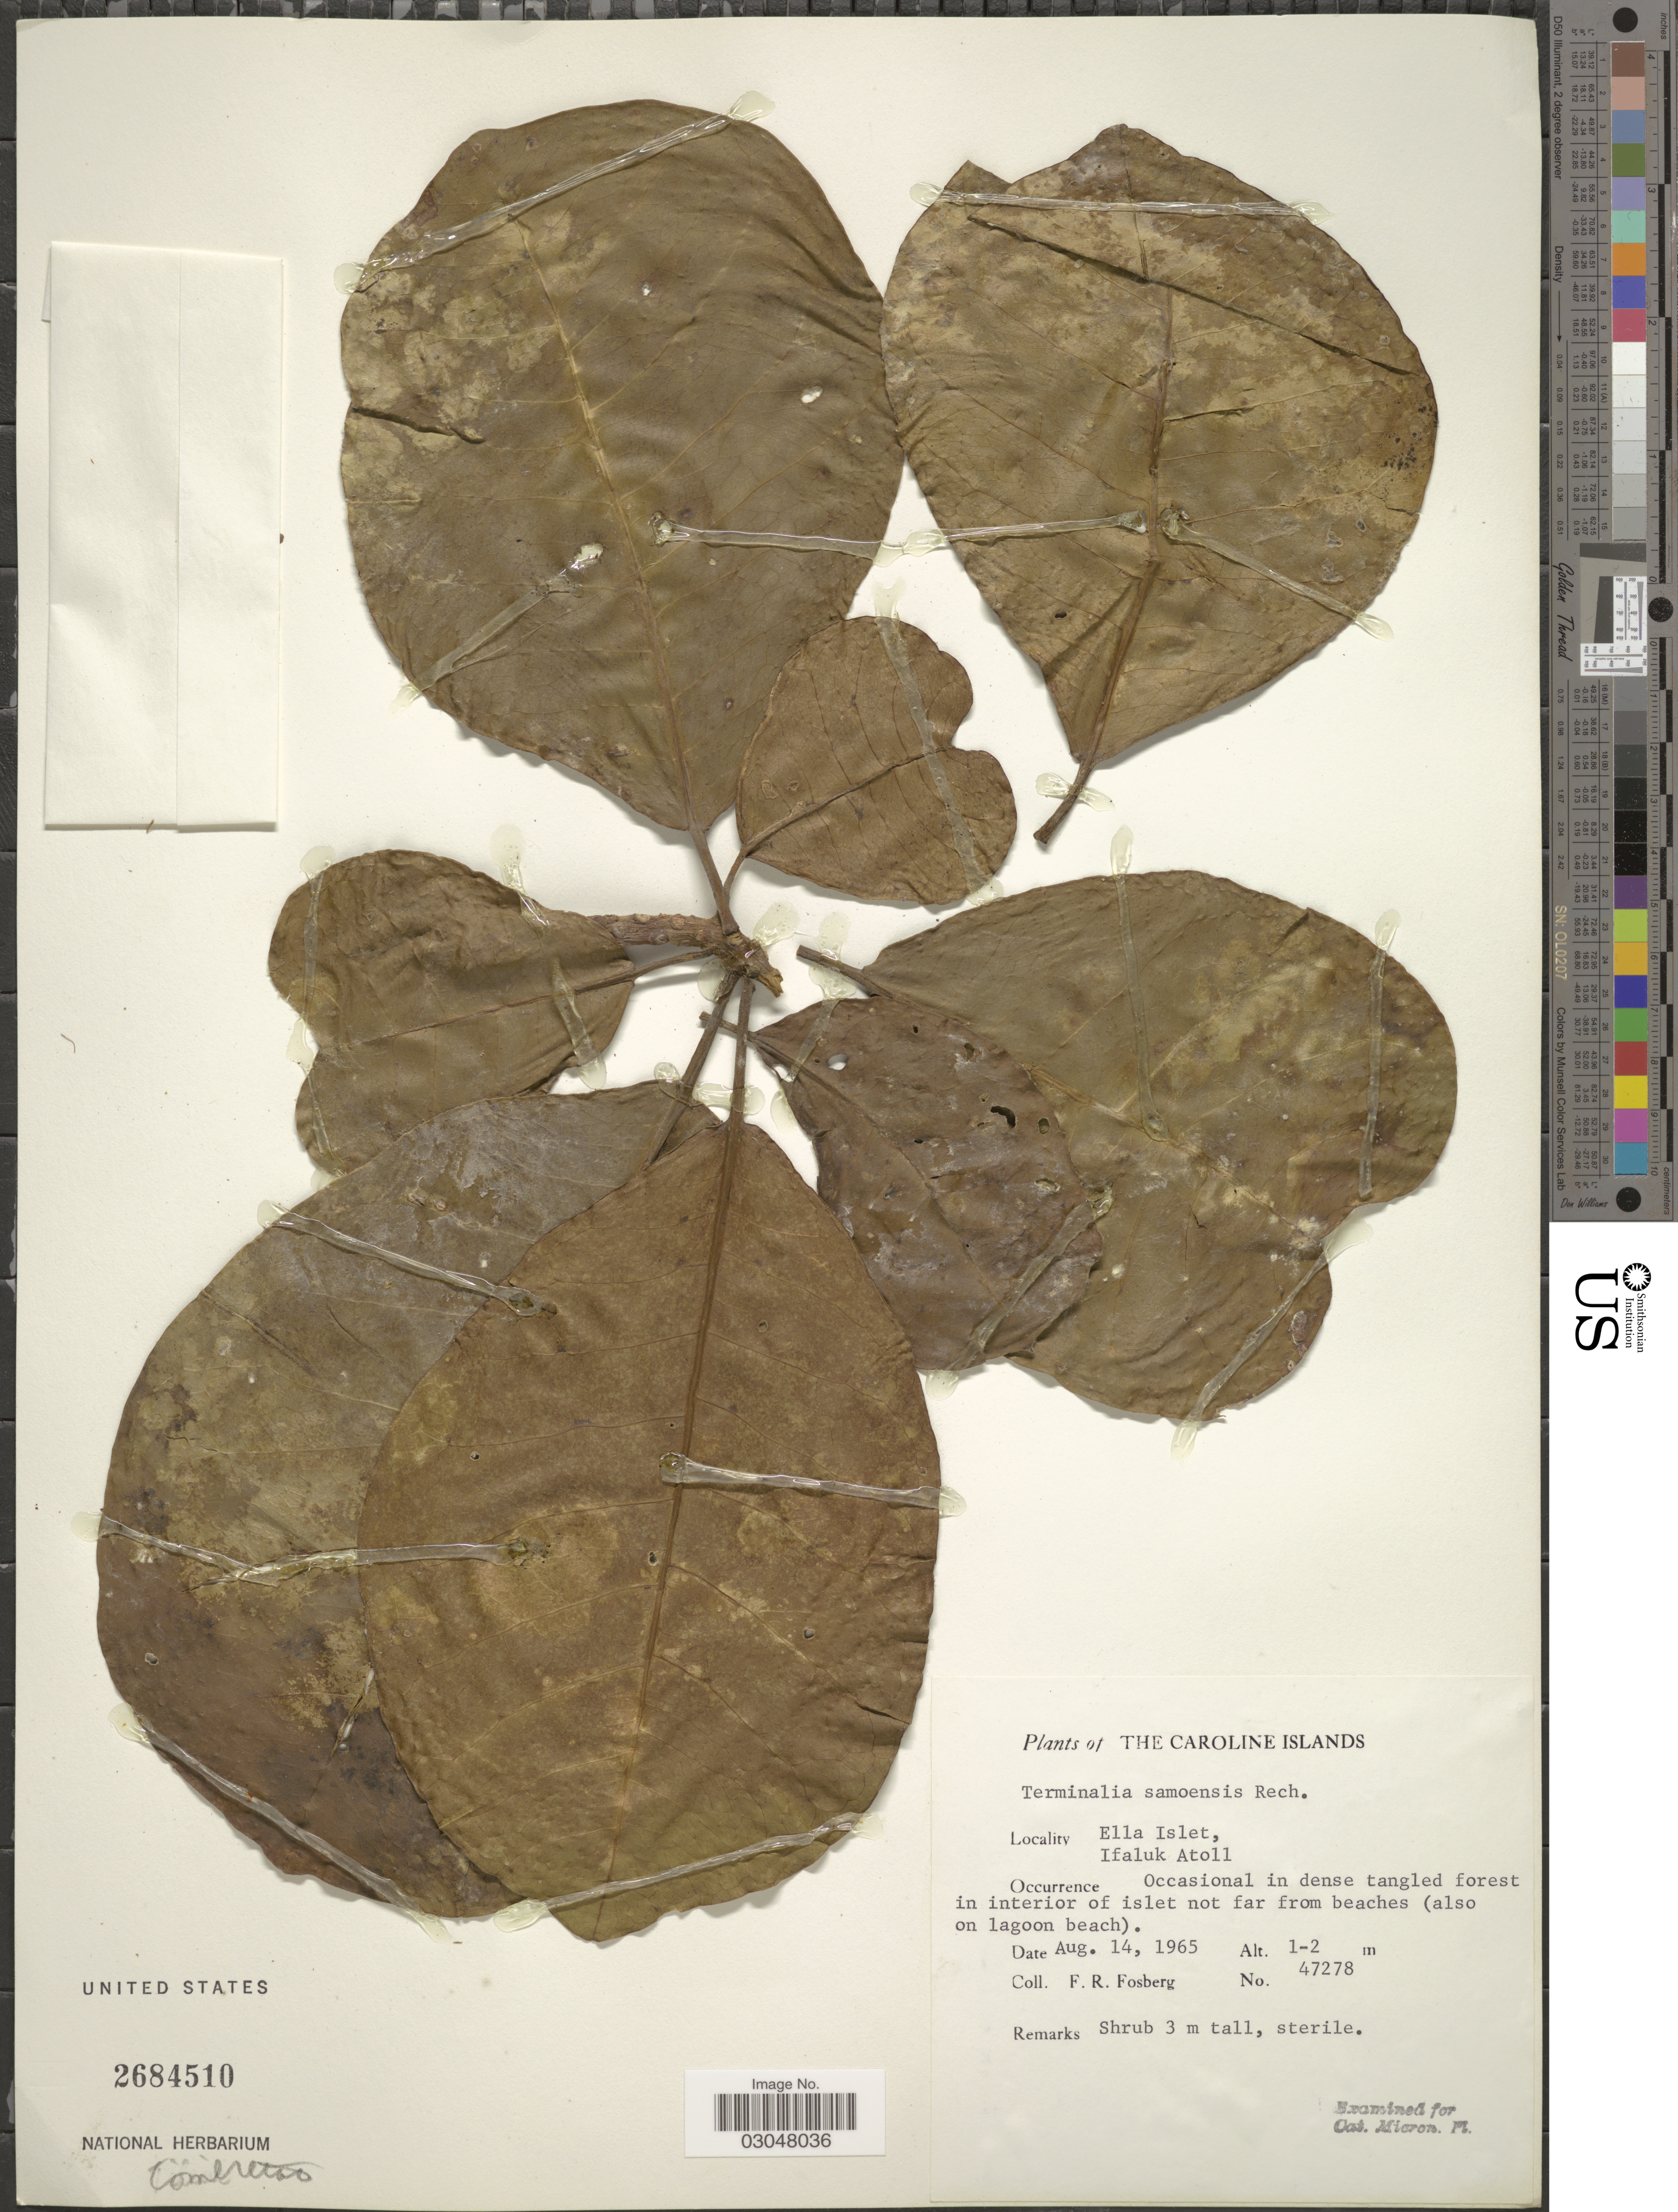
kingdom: Plantae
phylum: Tracheophyta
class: Magnoliopsida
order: Myrtales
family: Combretaceae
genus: Terminalia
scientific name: Terminalia samoensis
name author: Rech.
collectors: F. R. Fosberg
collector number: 47278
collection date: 1965-08-14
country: Micronesia, Federated States of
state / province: Yap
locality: Caroline Islands. Ella Islet, Ifaluk Atoll.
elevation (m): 1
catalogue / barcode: US 2684510